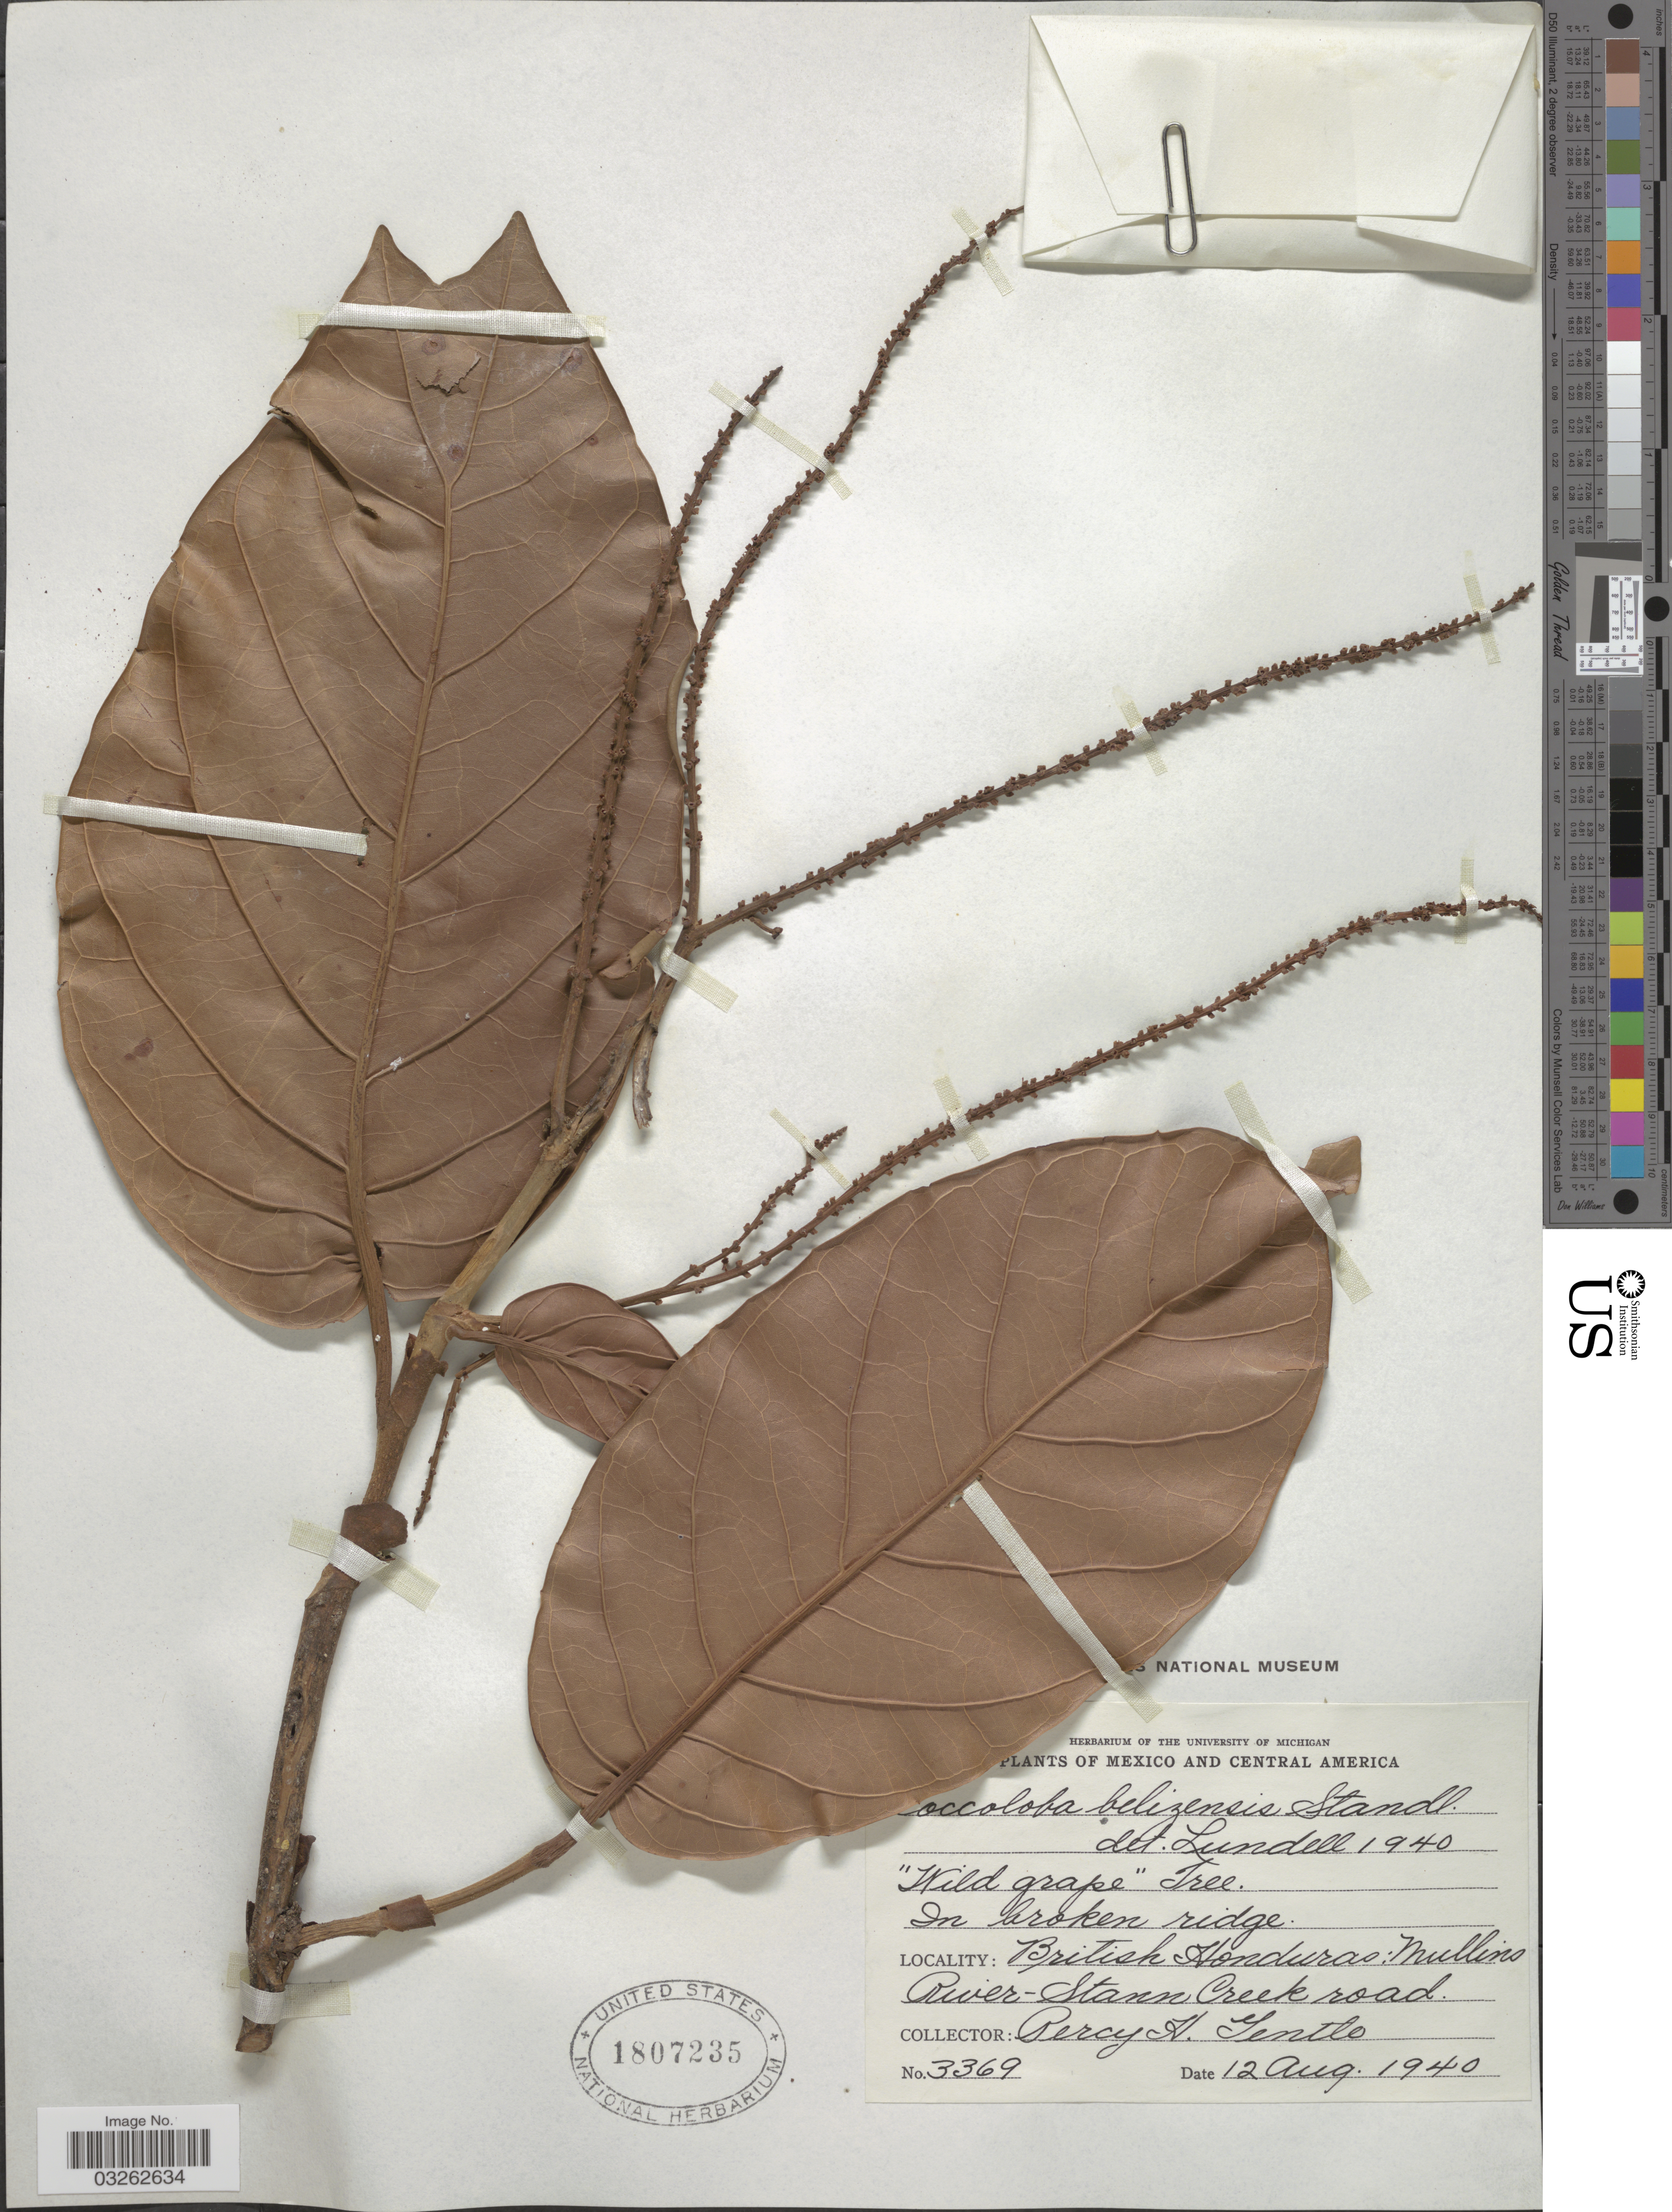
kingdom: Plantae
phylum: Tracheophyta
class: Magnoliopsida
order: Caryophyllales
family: Polygonaceae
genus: Coccoloba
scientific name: Coccoloba belizensis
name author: Standl.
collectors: P. H. Gentle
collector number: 3369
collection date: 1940-08-12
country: Belize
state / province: Stann Creek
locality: British Honduras: Mullins River - Stann Creek road.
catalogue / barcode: US 1807235